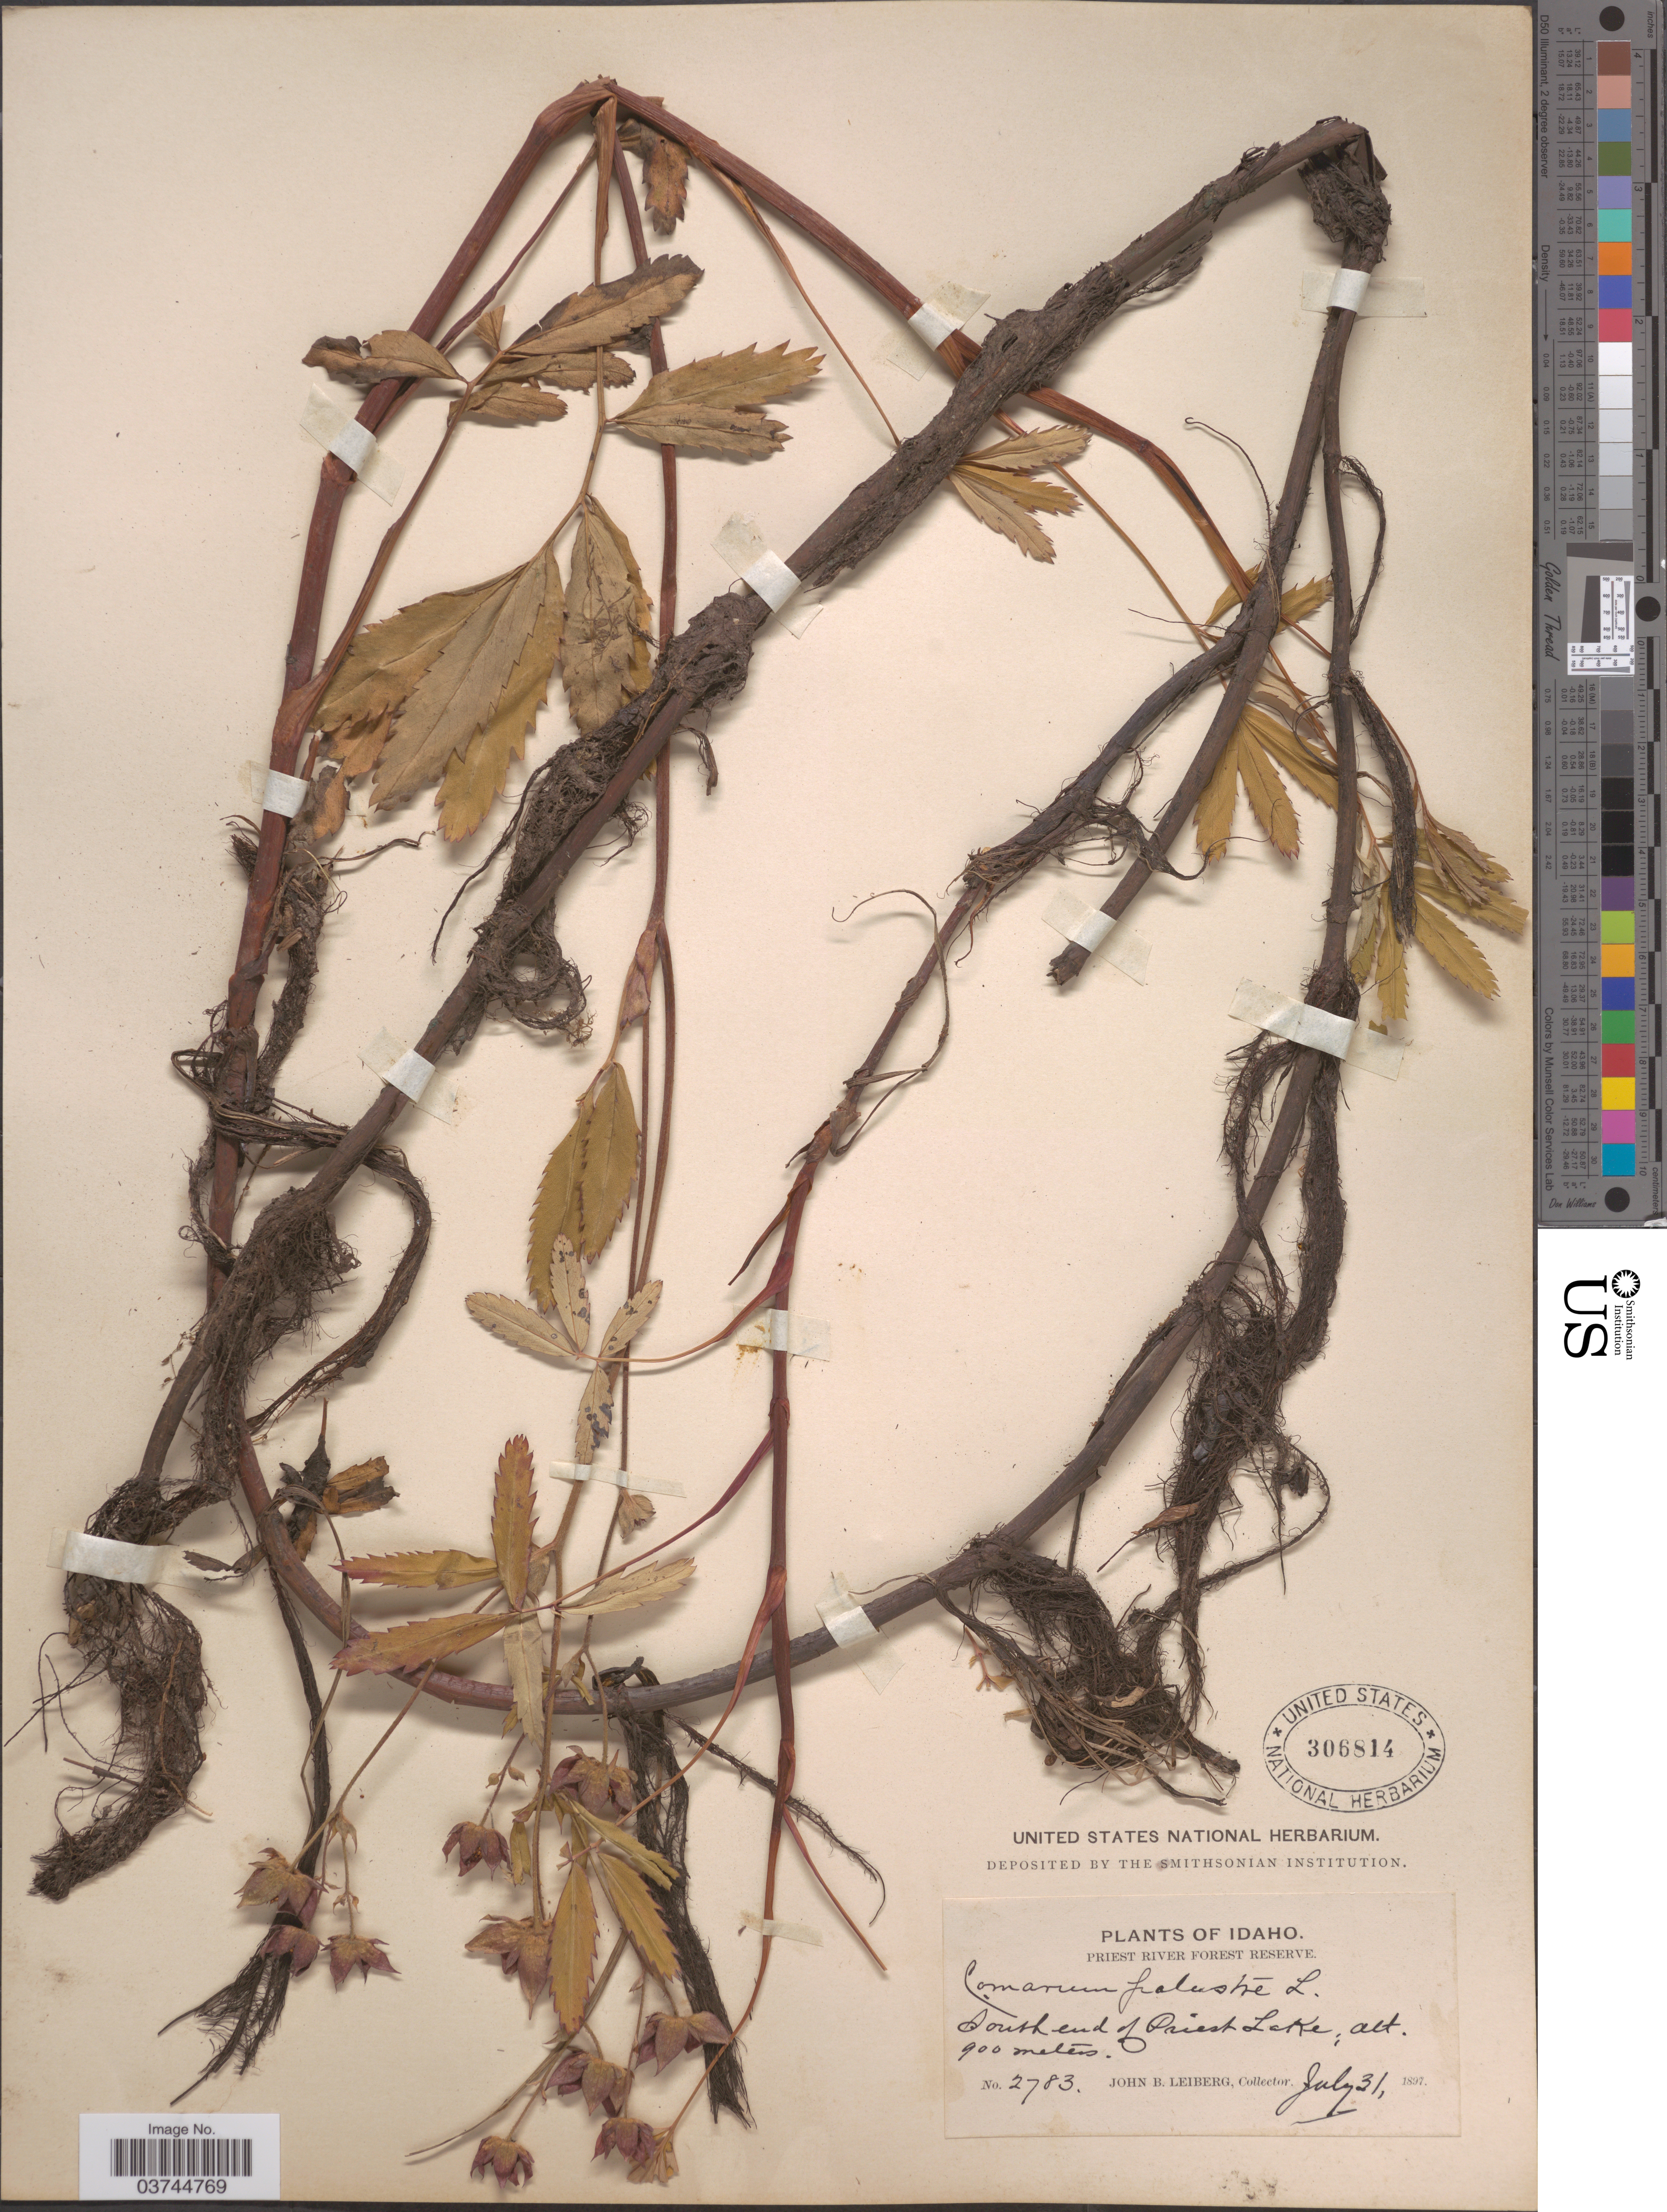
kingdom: Plantae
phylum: Tracheophyta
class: Magnoliopsida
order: Rosales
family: Rosaceae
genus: Comarum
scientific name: Comarum palustre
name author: L.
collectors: J. B. Leiberg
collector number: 2783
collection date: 1897-07-31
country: United States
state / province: Idaho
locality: Priest River Forest Reserve. South end of Priest Lake.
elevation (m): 900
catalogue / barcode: US 306814